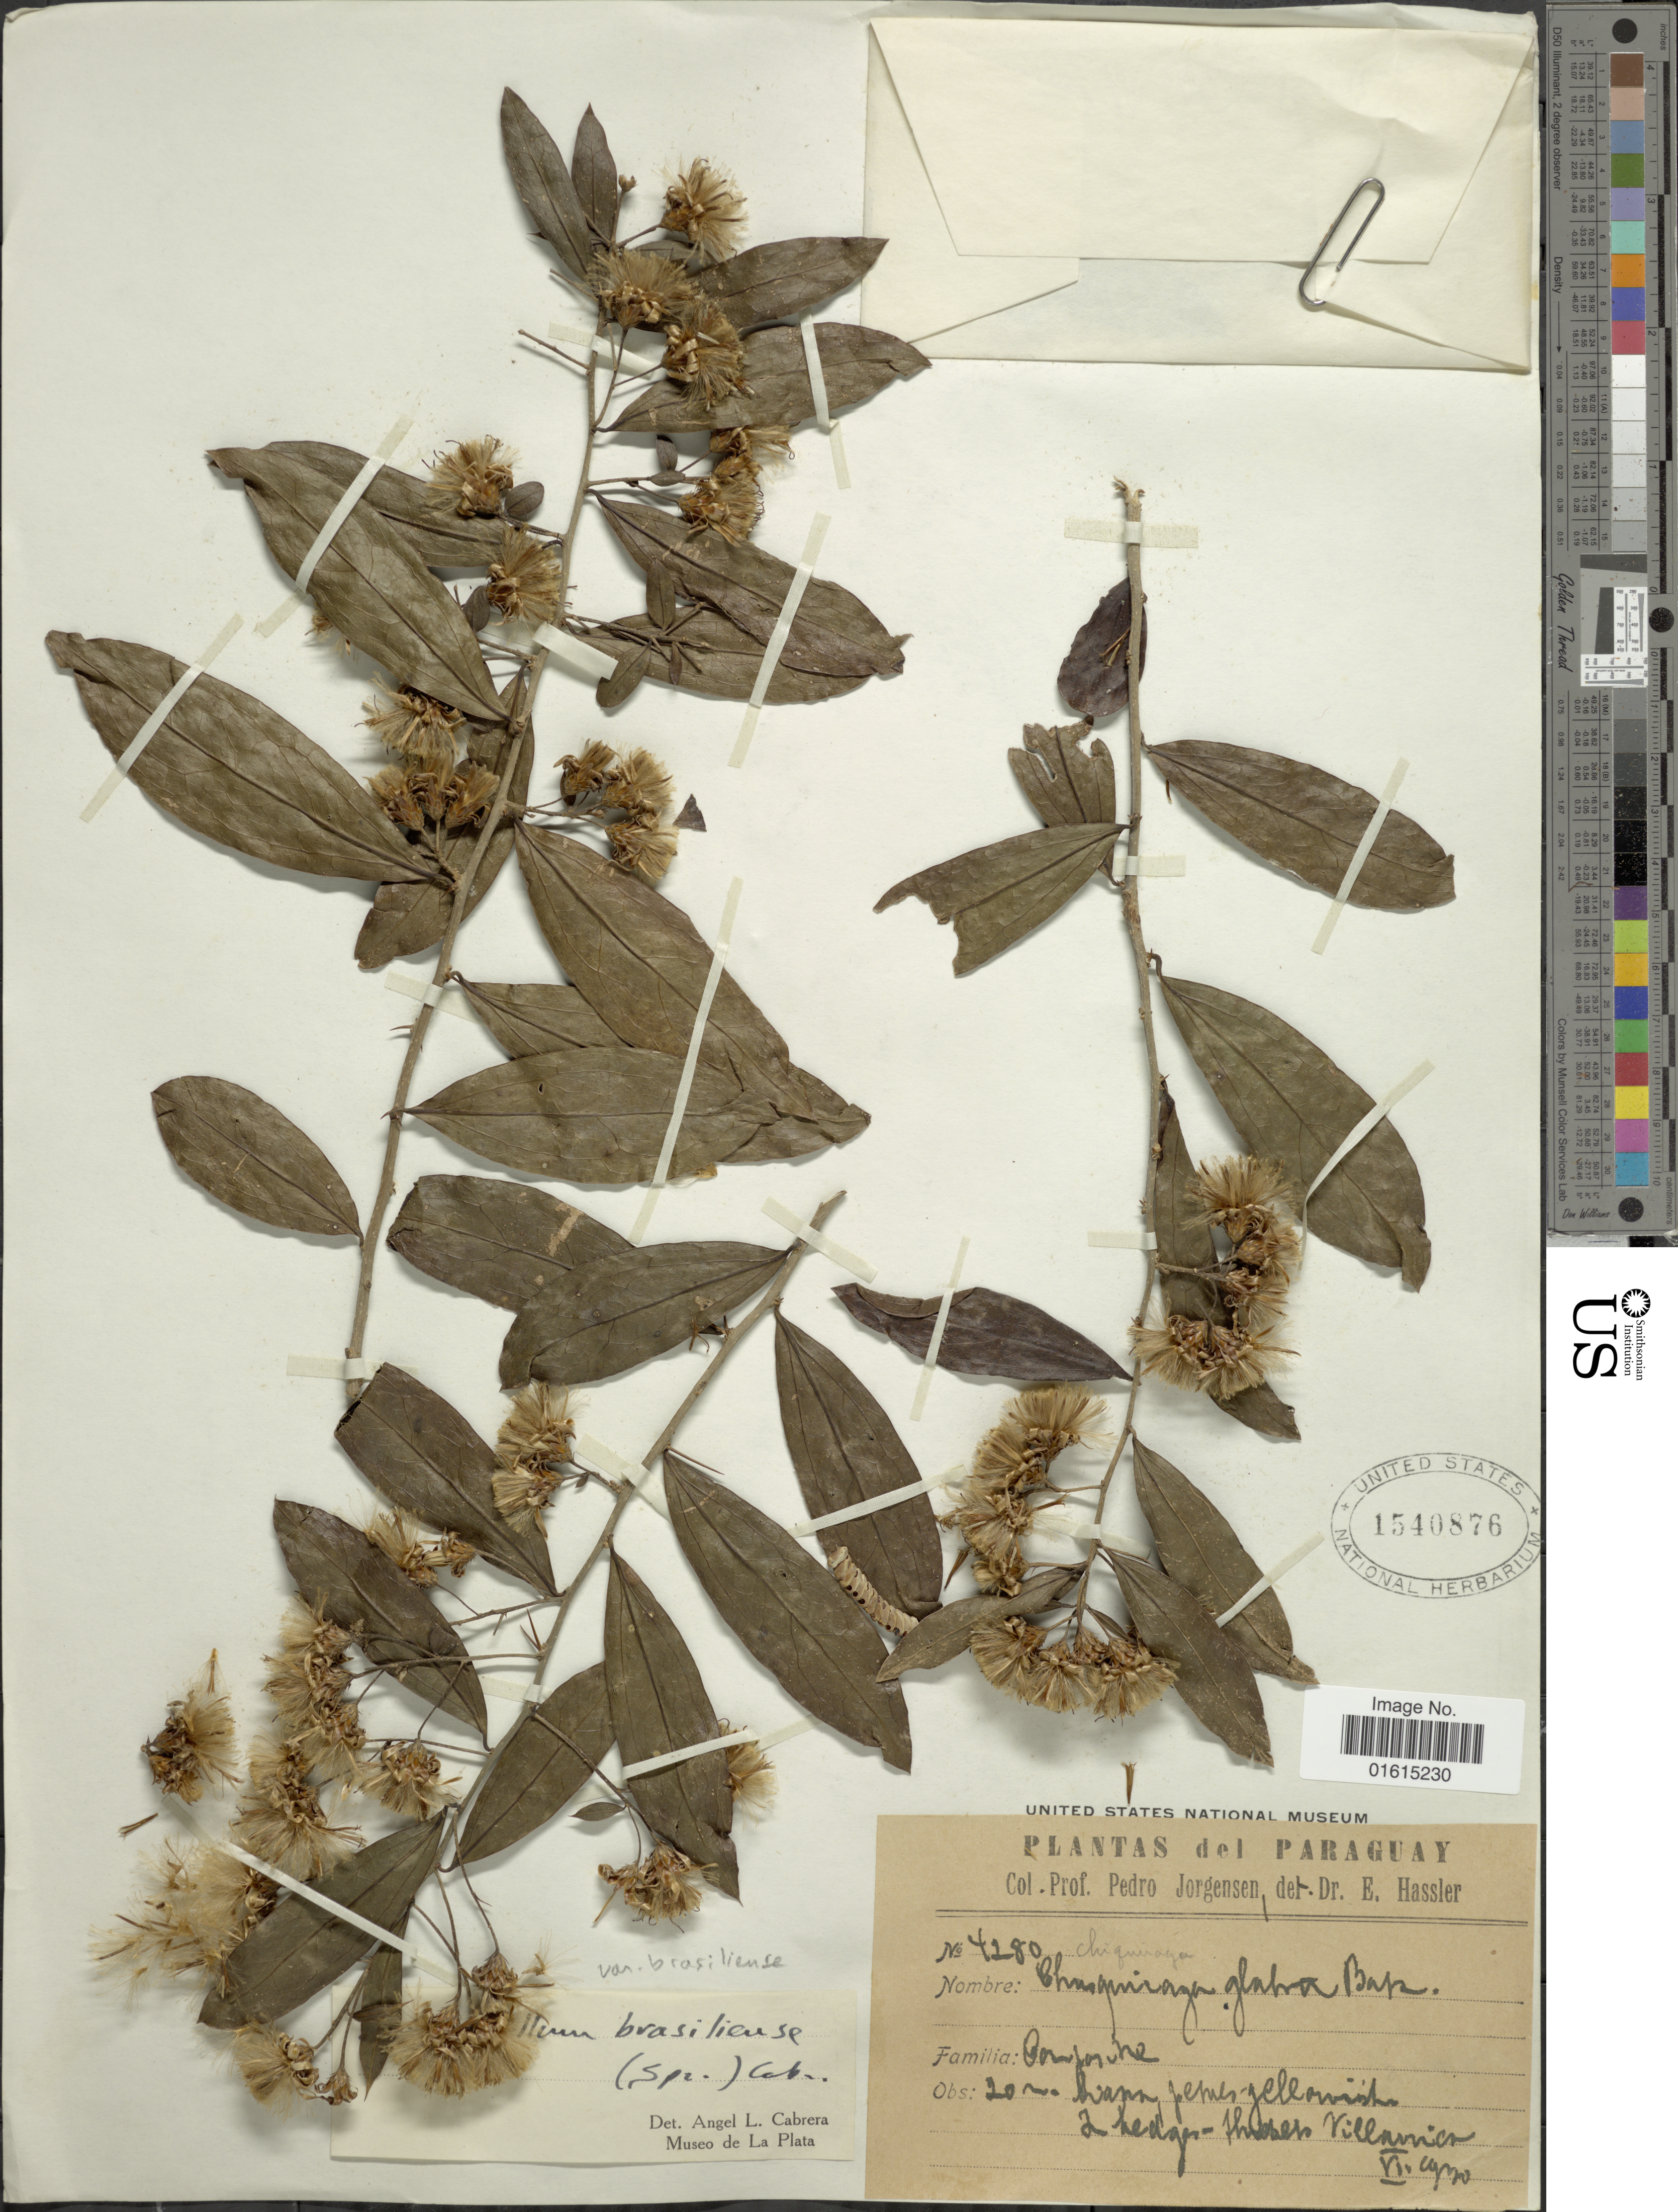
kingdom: Plantae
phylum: Tracheophyta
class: Magnoliopsida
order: Asterales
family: Asteraceae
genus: Dasyphyllum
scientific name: Dasyphyllum brasiliense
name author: (Spreng.) Cabrera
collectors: P. Jörgensen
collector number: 4280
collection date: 1920-07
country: Paraguay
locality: Villarrica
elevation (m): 20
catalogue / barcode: US 1540876